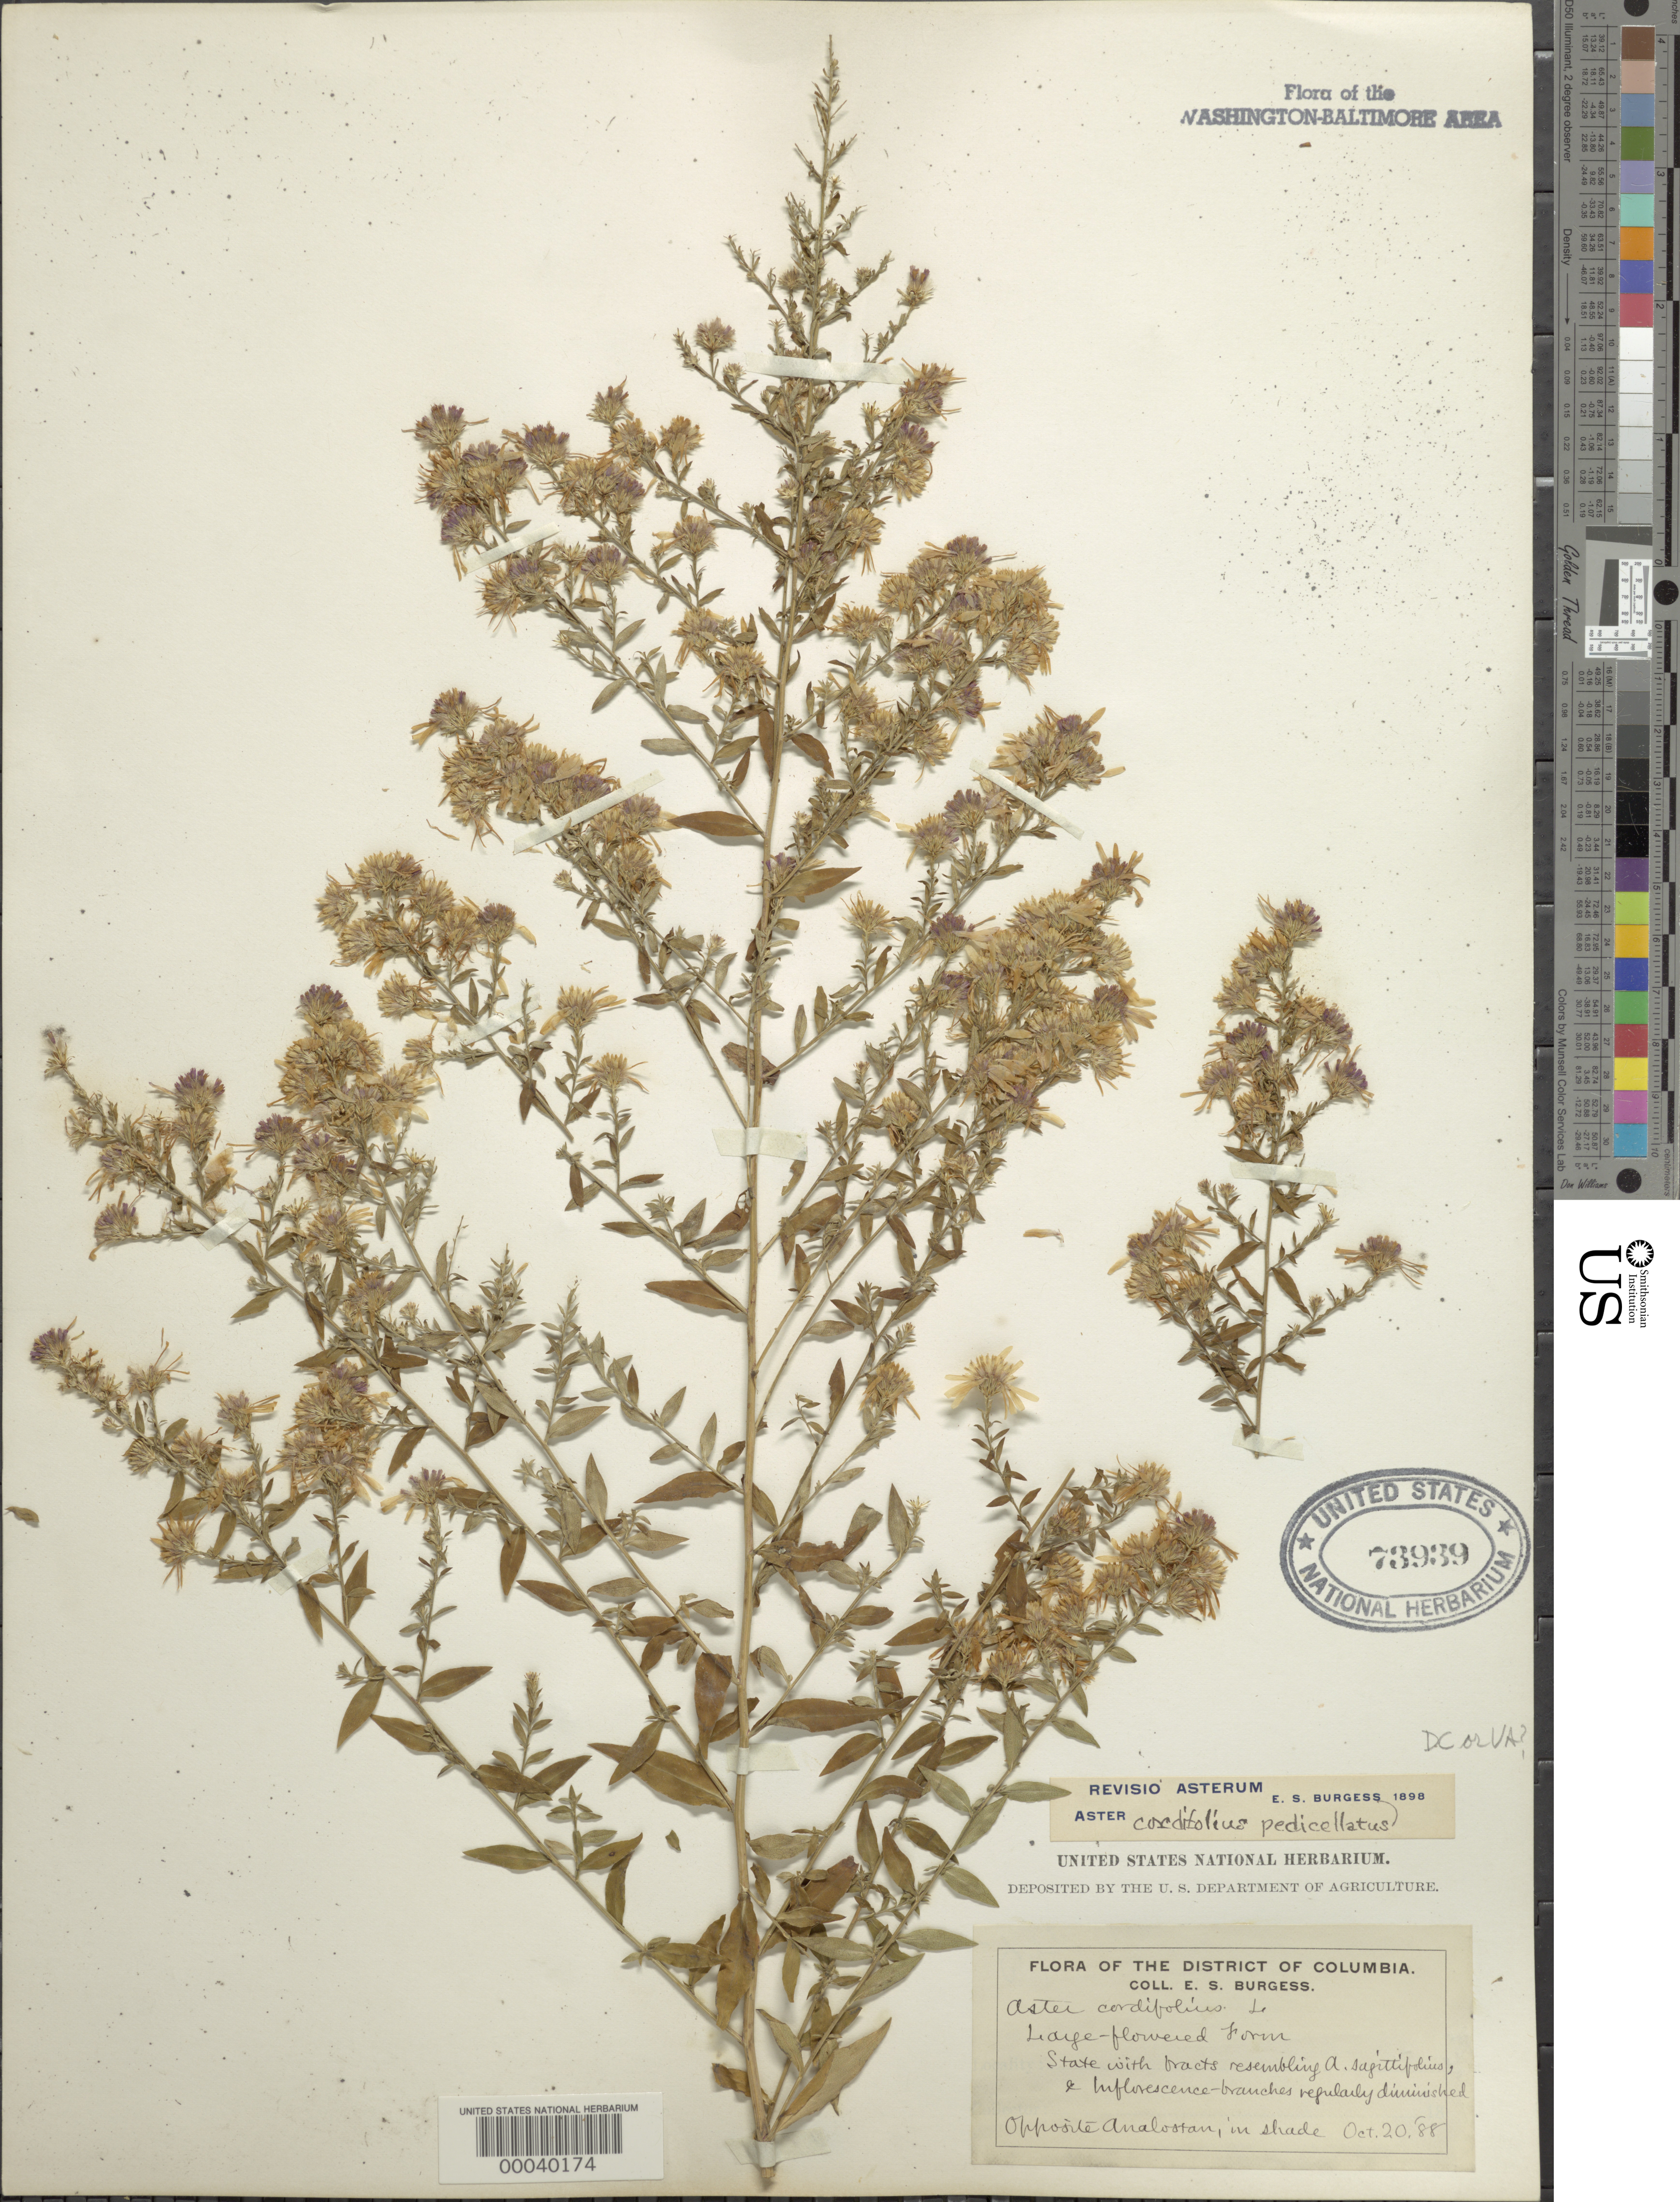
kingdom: Plantae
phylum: Tracheophyta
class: Magnoliopsida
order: Asterales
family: Asteraceae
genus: Symphyotrichum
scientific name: Symphyotrichum cordifolium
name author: (L.) G.L. Nesom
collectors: E. Burgess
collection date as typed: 20 Oct 1888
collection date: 1888-10-20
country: United States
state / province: District of Columbia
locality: opposite Roosevelt Island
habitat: Shade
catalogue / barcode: US 73939